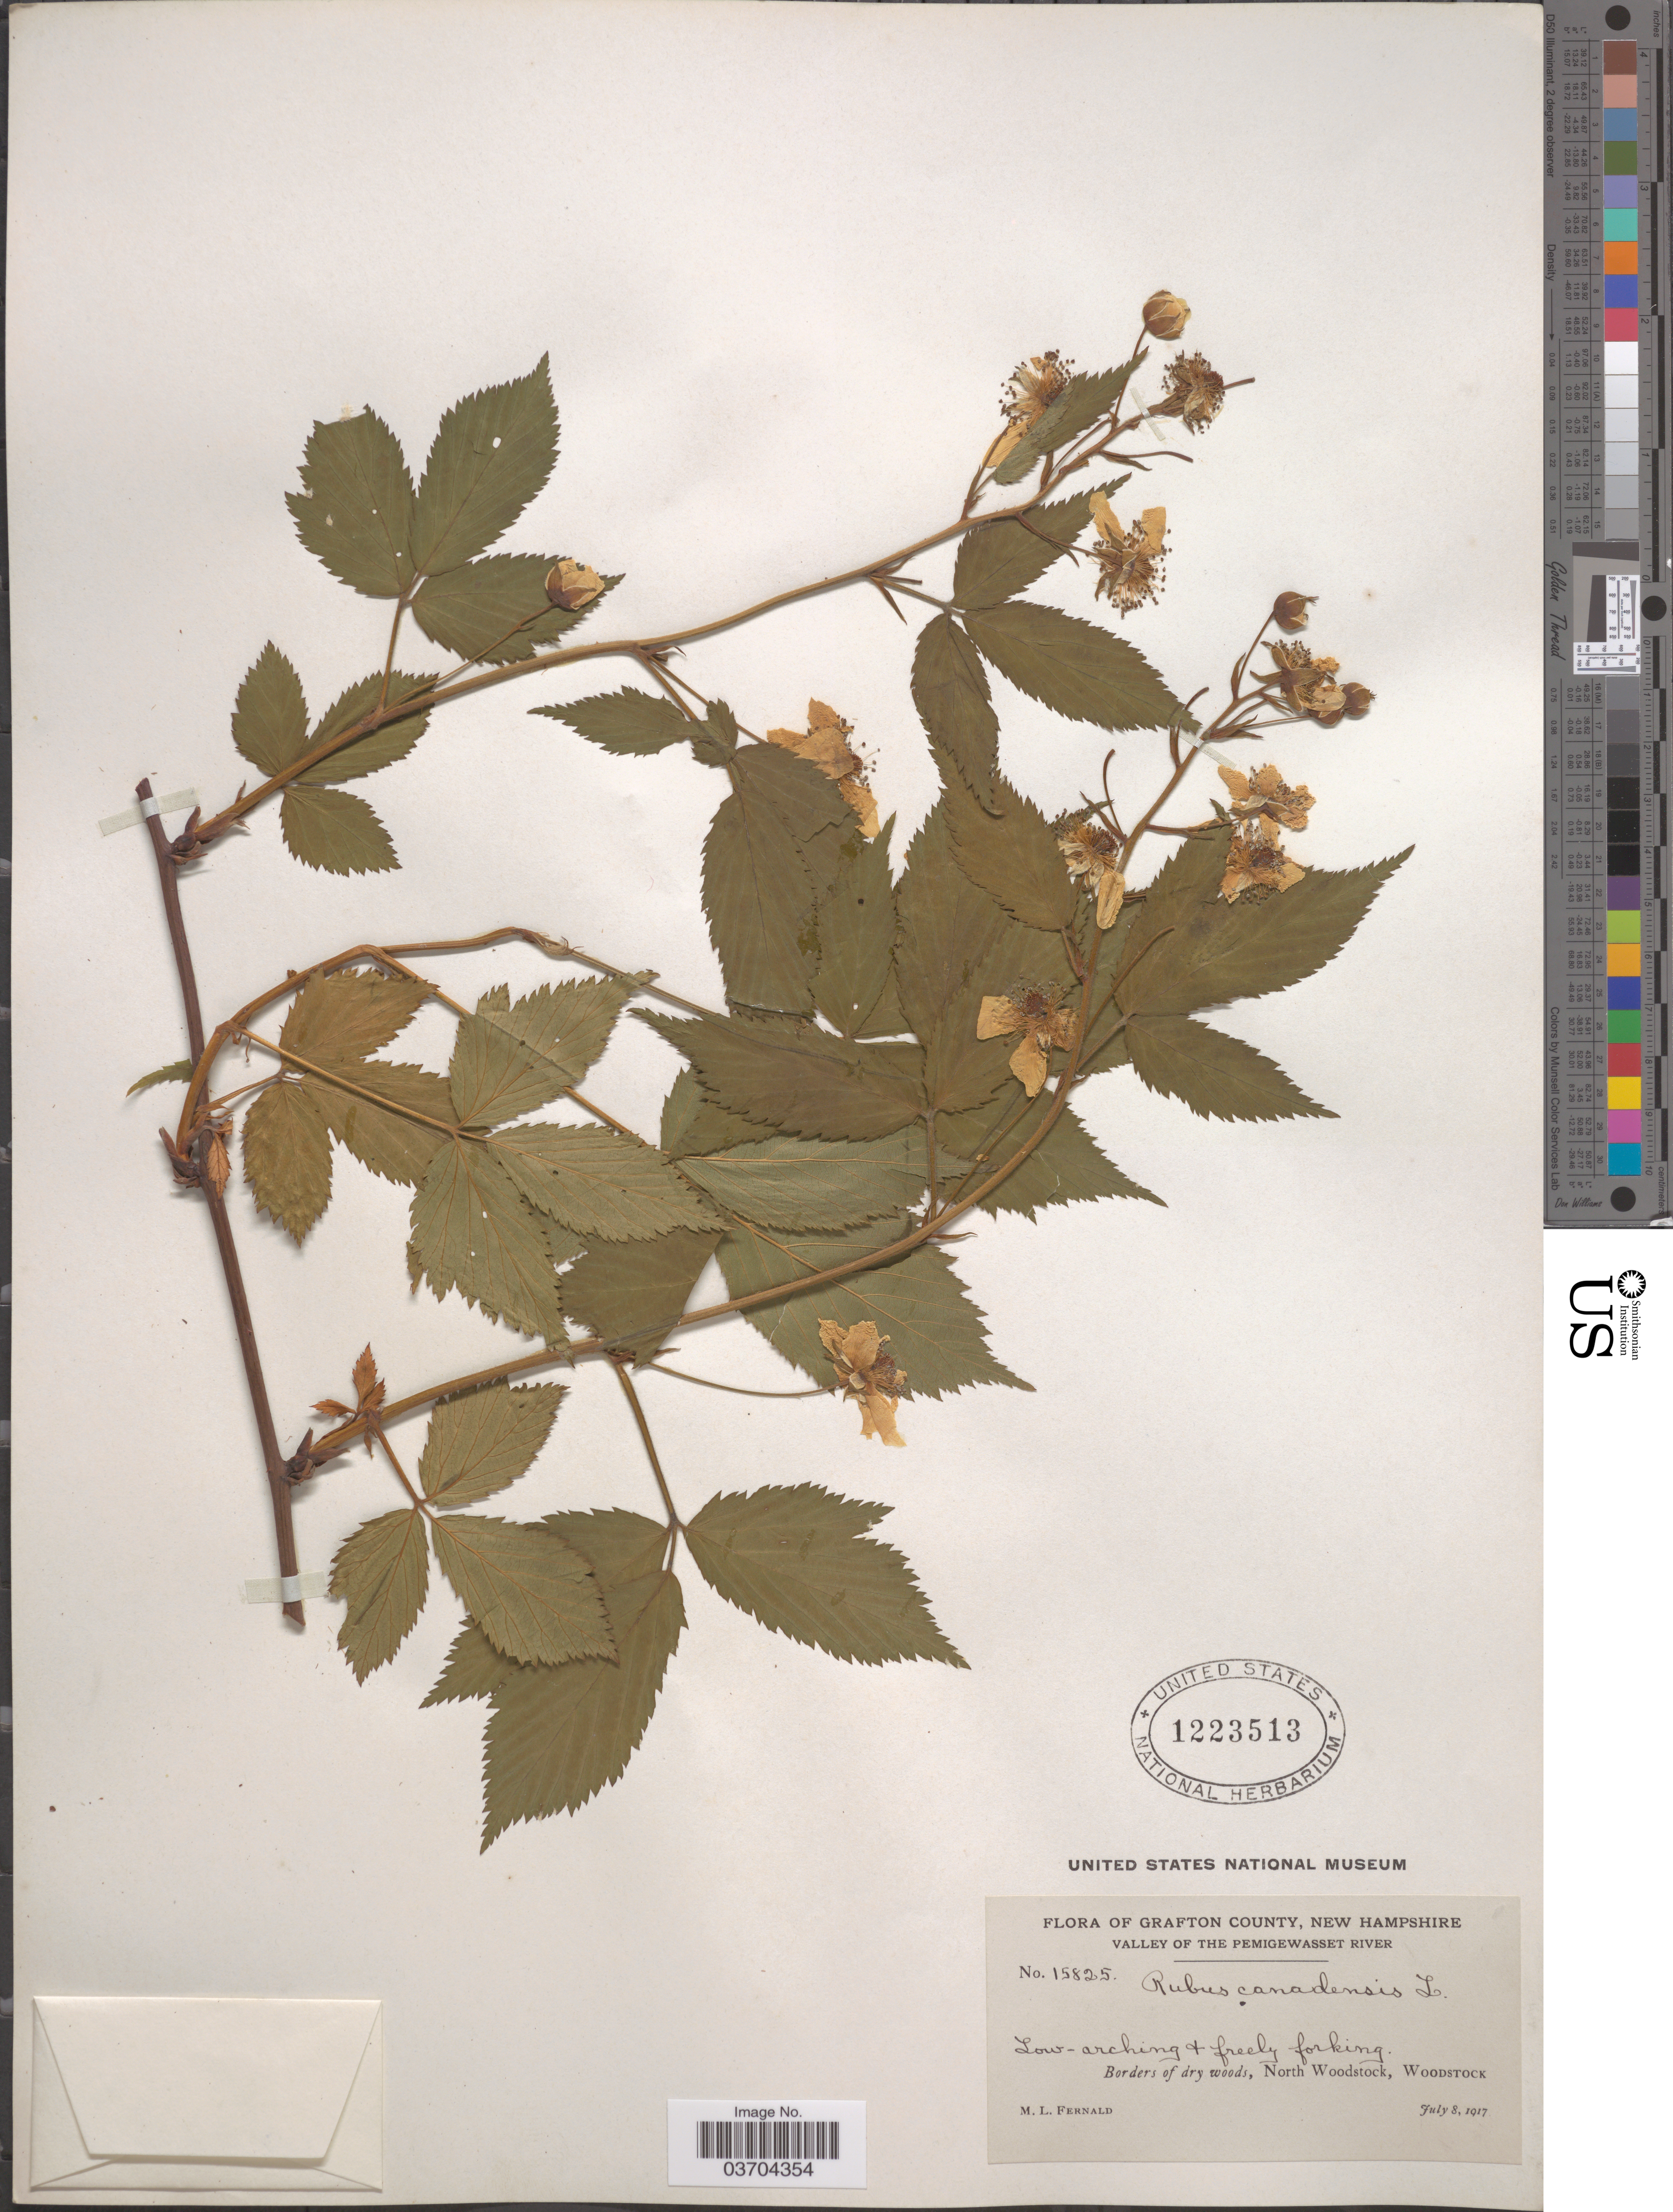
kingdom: Plantae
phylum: Tracheophyta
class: Magnoliopsida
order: Rosales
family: Rosaceae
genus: Rubus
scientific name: Rubus canadensis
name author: L.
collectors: M. L. Fernald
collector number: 15825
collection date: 1917-07-08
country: United States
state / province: New Hampshire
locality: Grafton County. Valley of the Pemigewasset River. North Woodstock, Woodstock.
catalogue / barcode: US 1223513